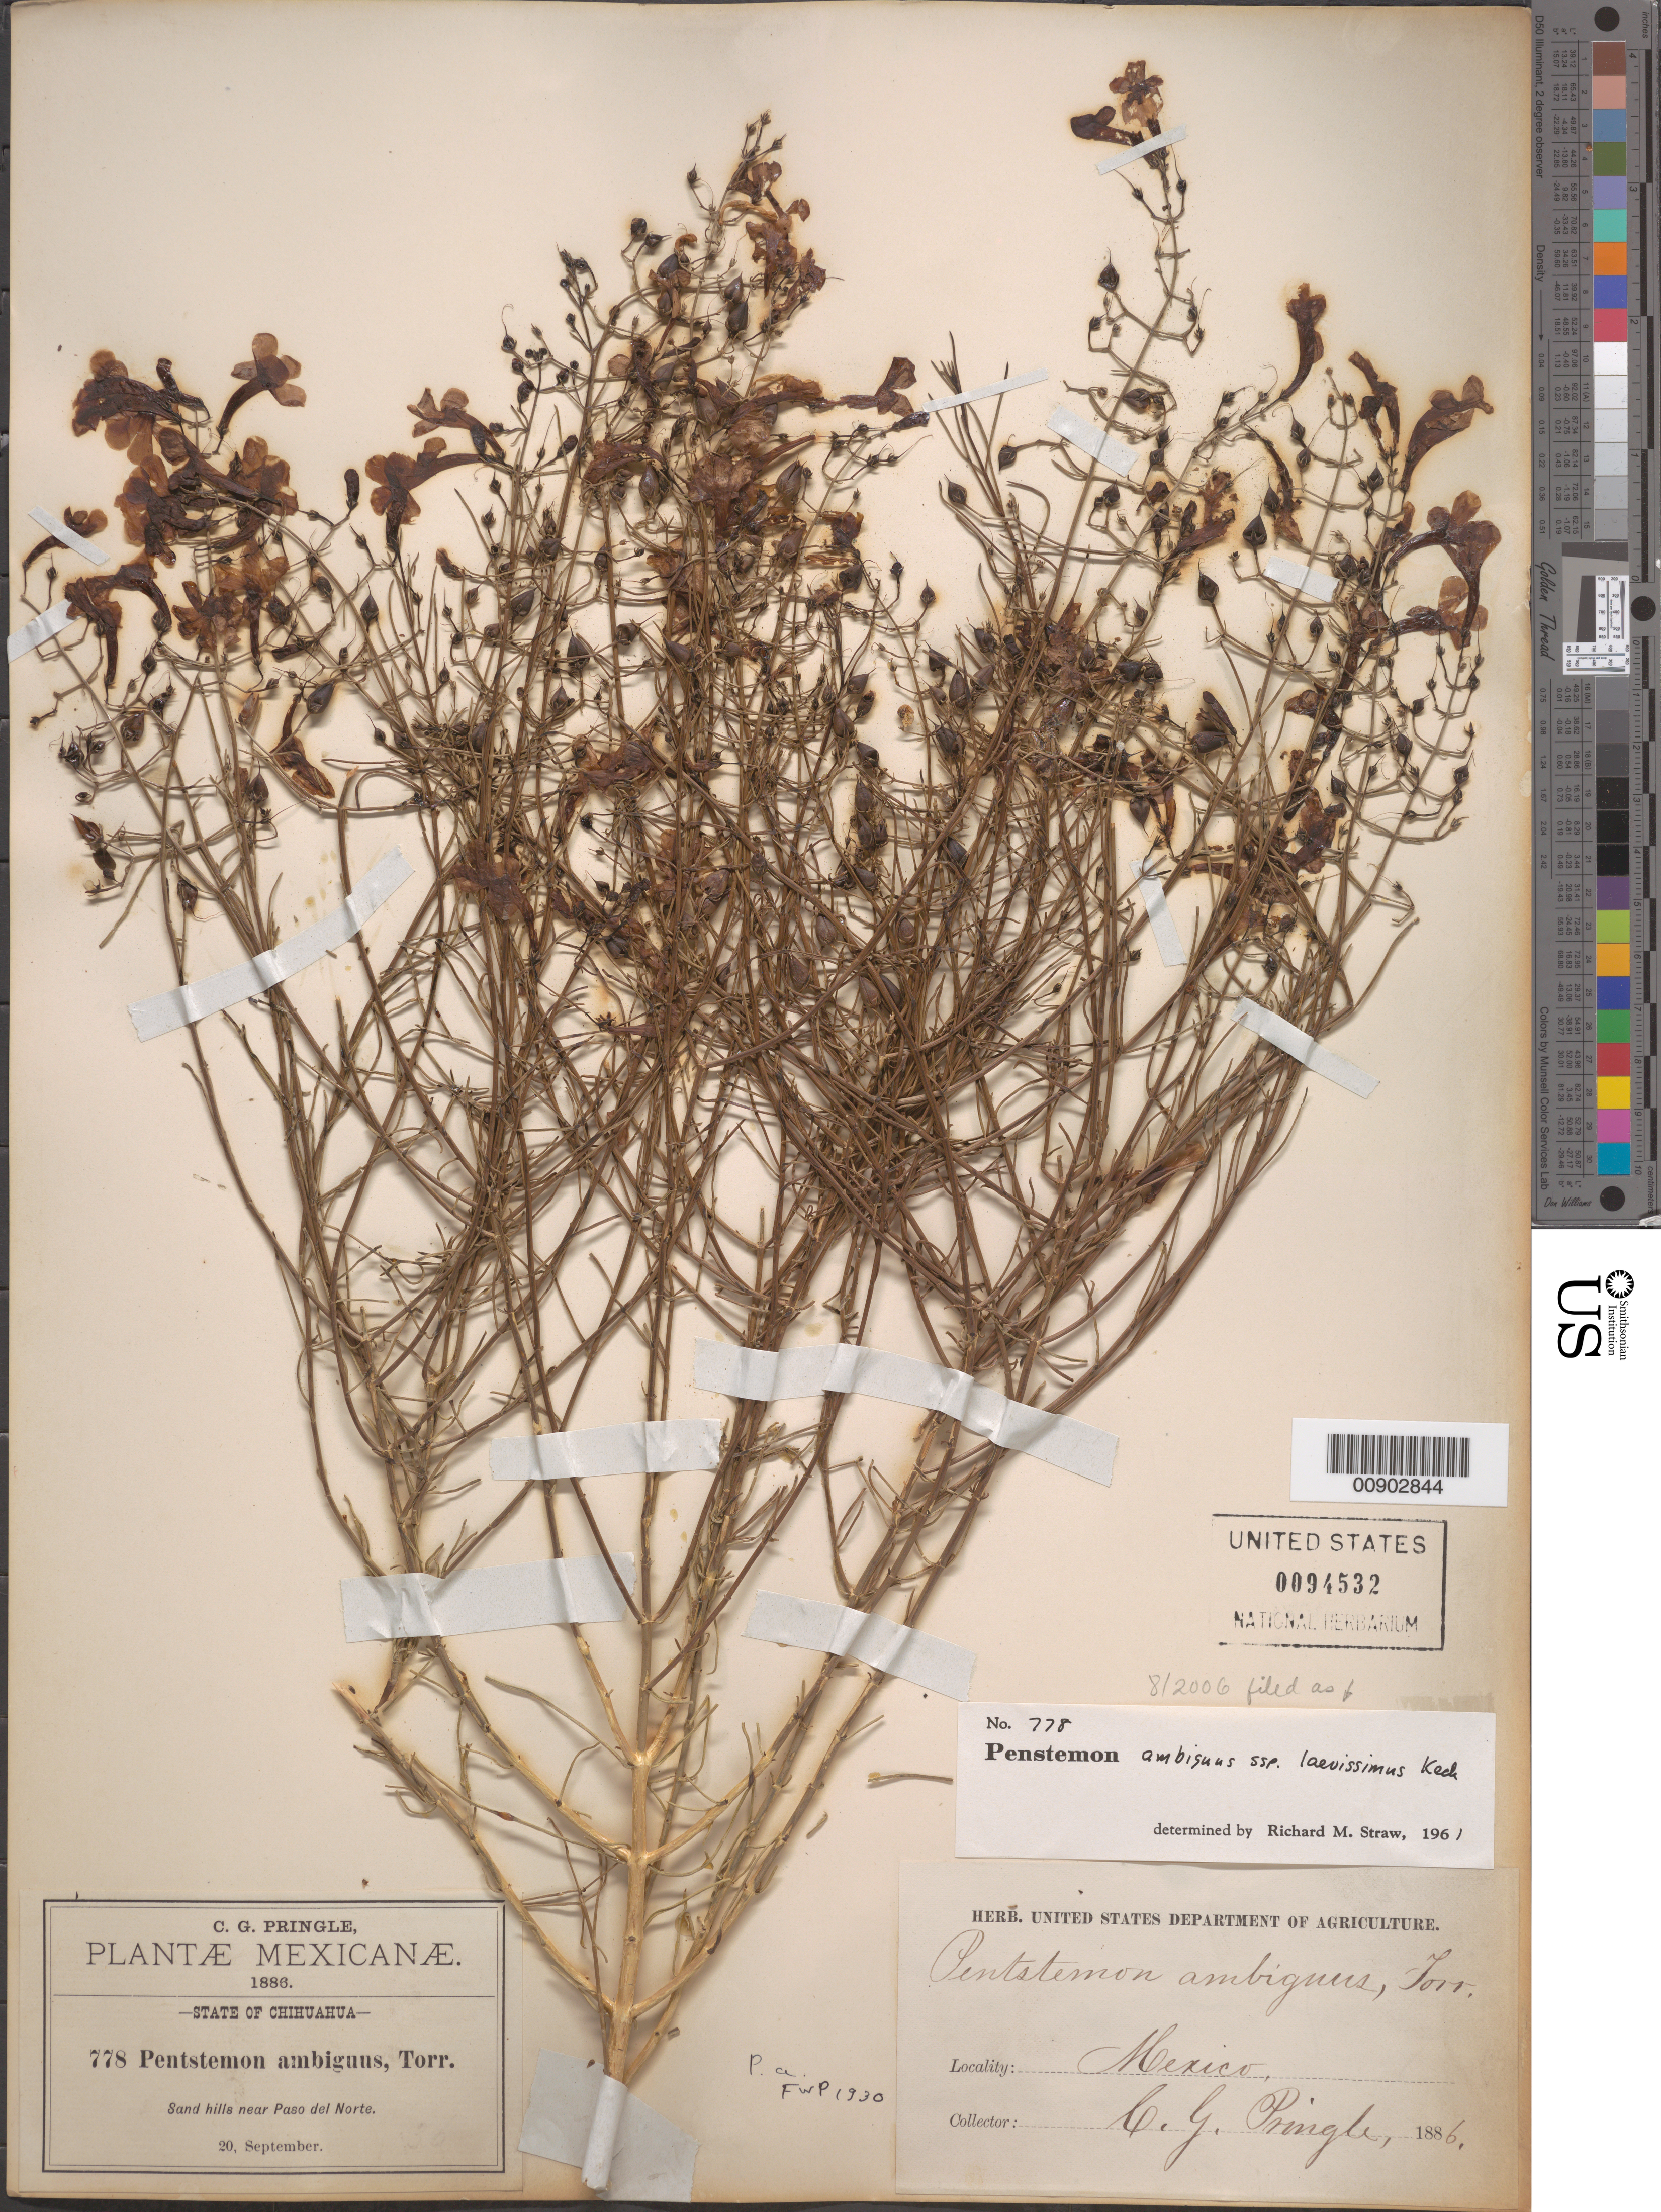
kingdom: Plantae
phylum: Tracheophyta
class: Magnoliopsida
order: Lamiales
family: Plantaginaceae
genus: Penstemon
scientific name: Penstemon ambiguus subsp. laevissimus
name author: D.D. Keck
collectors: C. G. Pringle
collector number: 778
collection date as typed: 20 Sep 1886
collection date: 1886-09-20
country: Mexico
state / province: Chihuahua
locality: Near Paso del Norte, Chihuahua.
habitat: Sand hills.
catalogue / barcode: US 94532